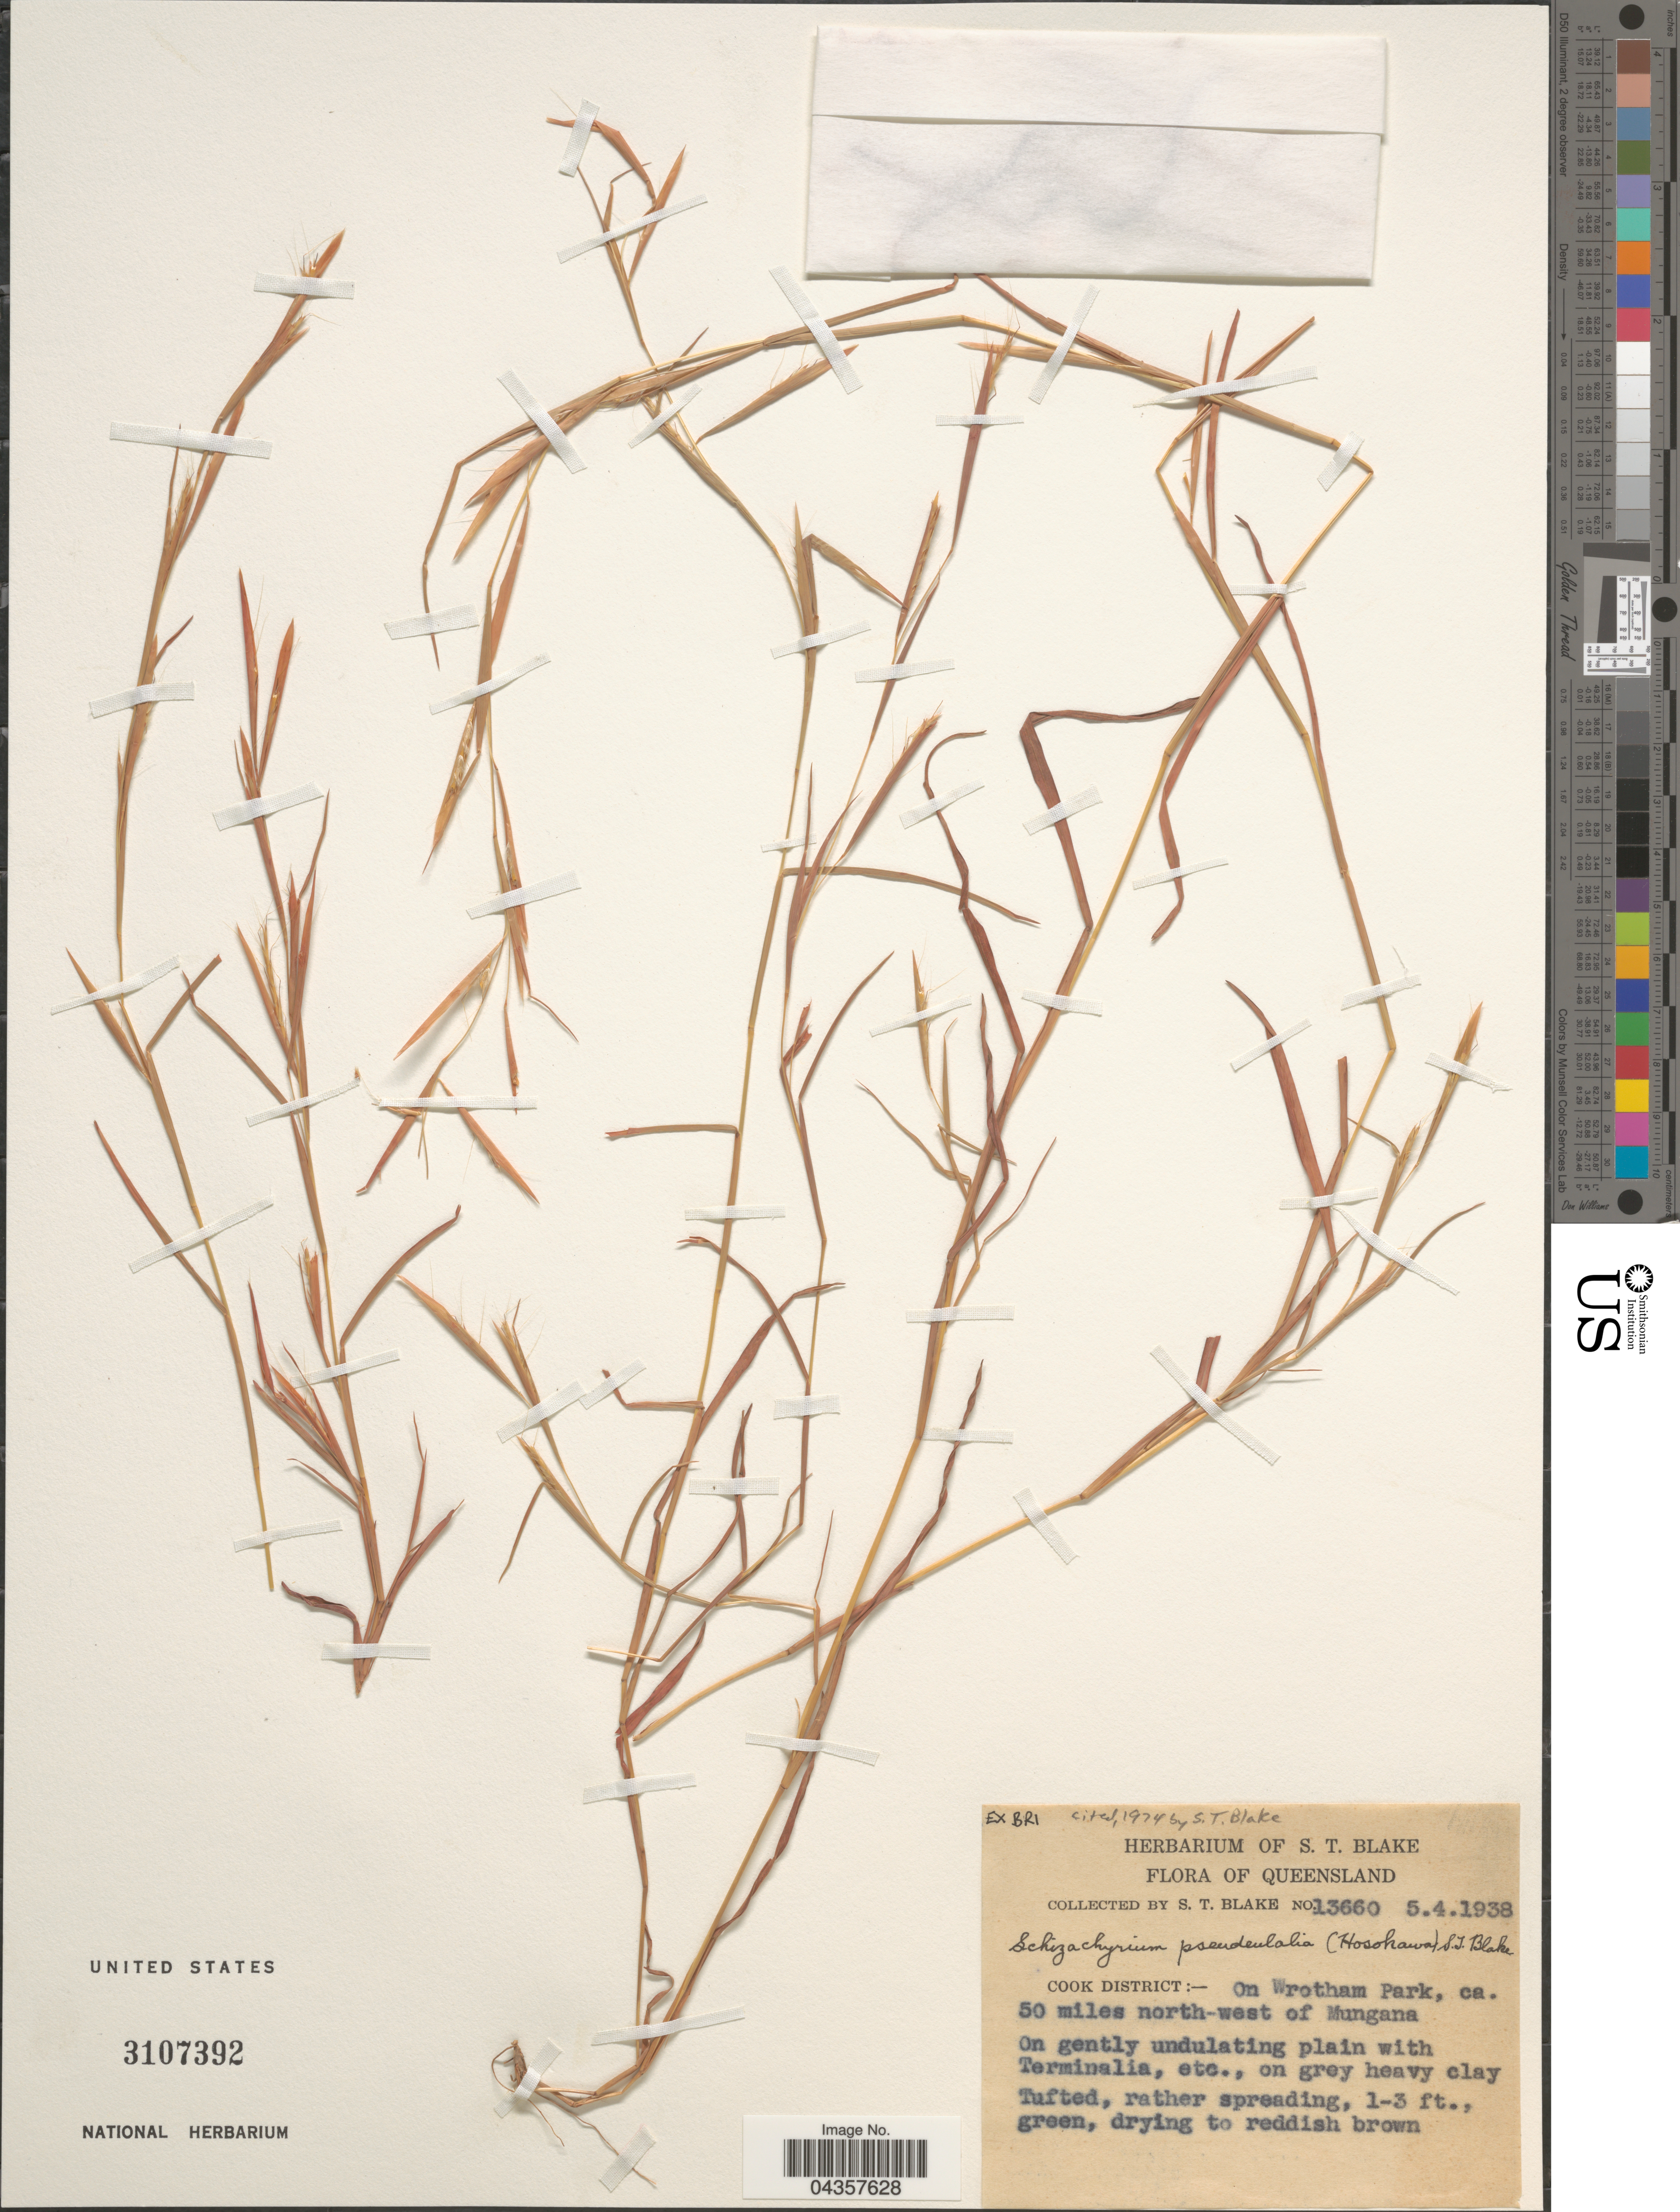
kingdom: Plantae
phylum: Tracheophyta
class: Liliopsida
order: Poales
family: Poaceae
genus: Schizachyrium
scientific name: Schizachyrium pseudeulalia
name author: (Hosok.) S.T. Blake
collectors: S. T. Blake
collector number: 13660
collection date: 1938-04-05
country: Australia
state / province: Queensland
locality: Cook District: - On Wrotham Park, ca. 50 miles north-west of Mungana.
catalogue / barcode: US 3107392